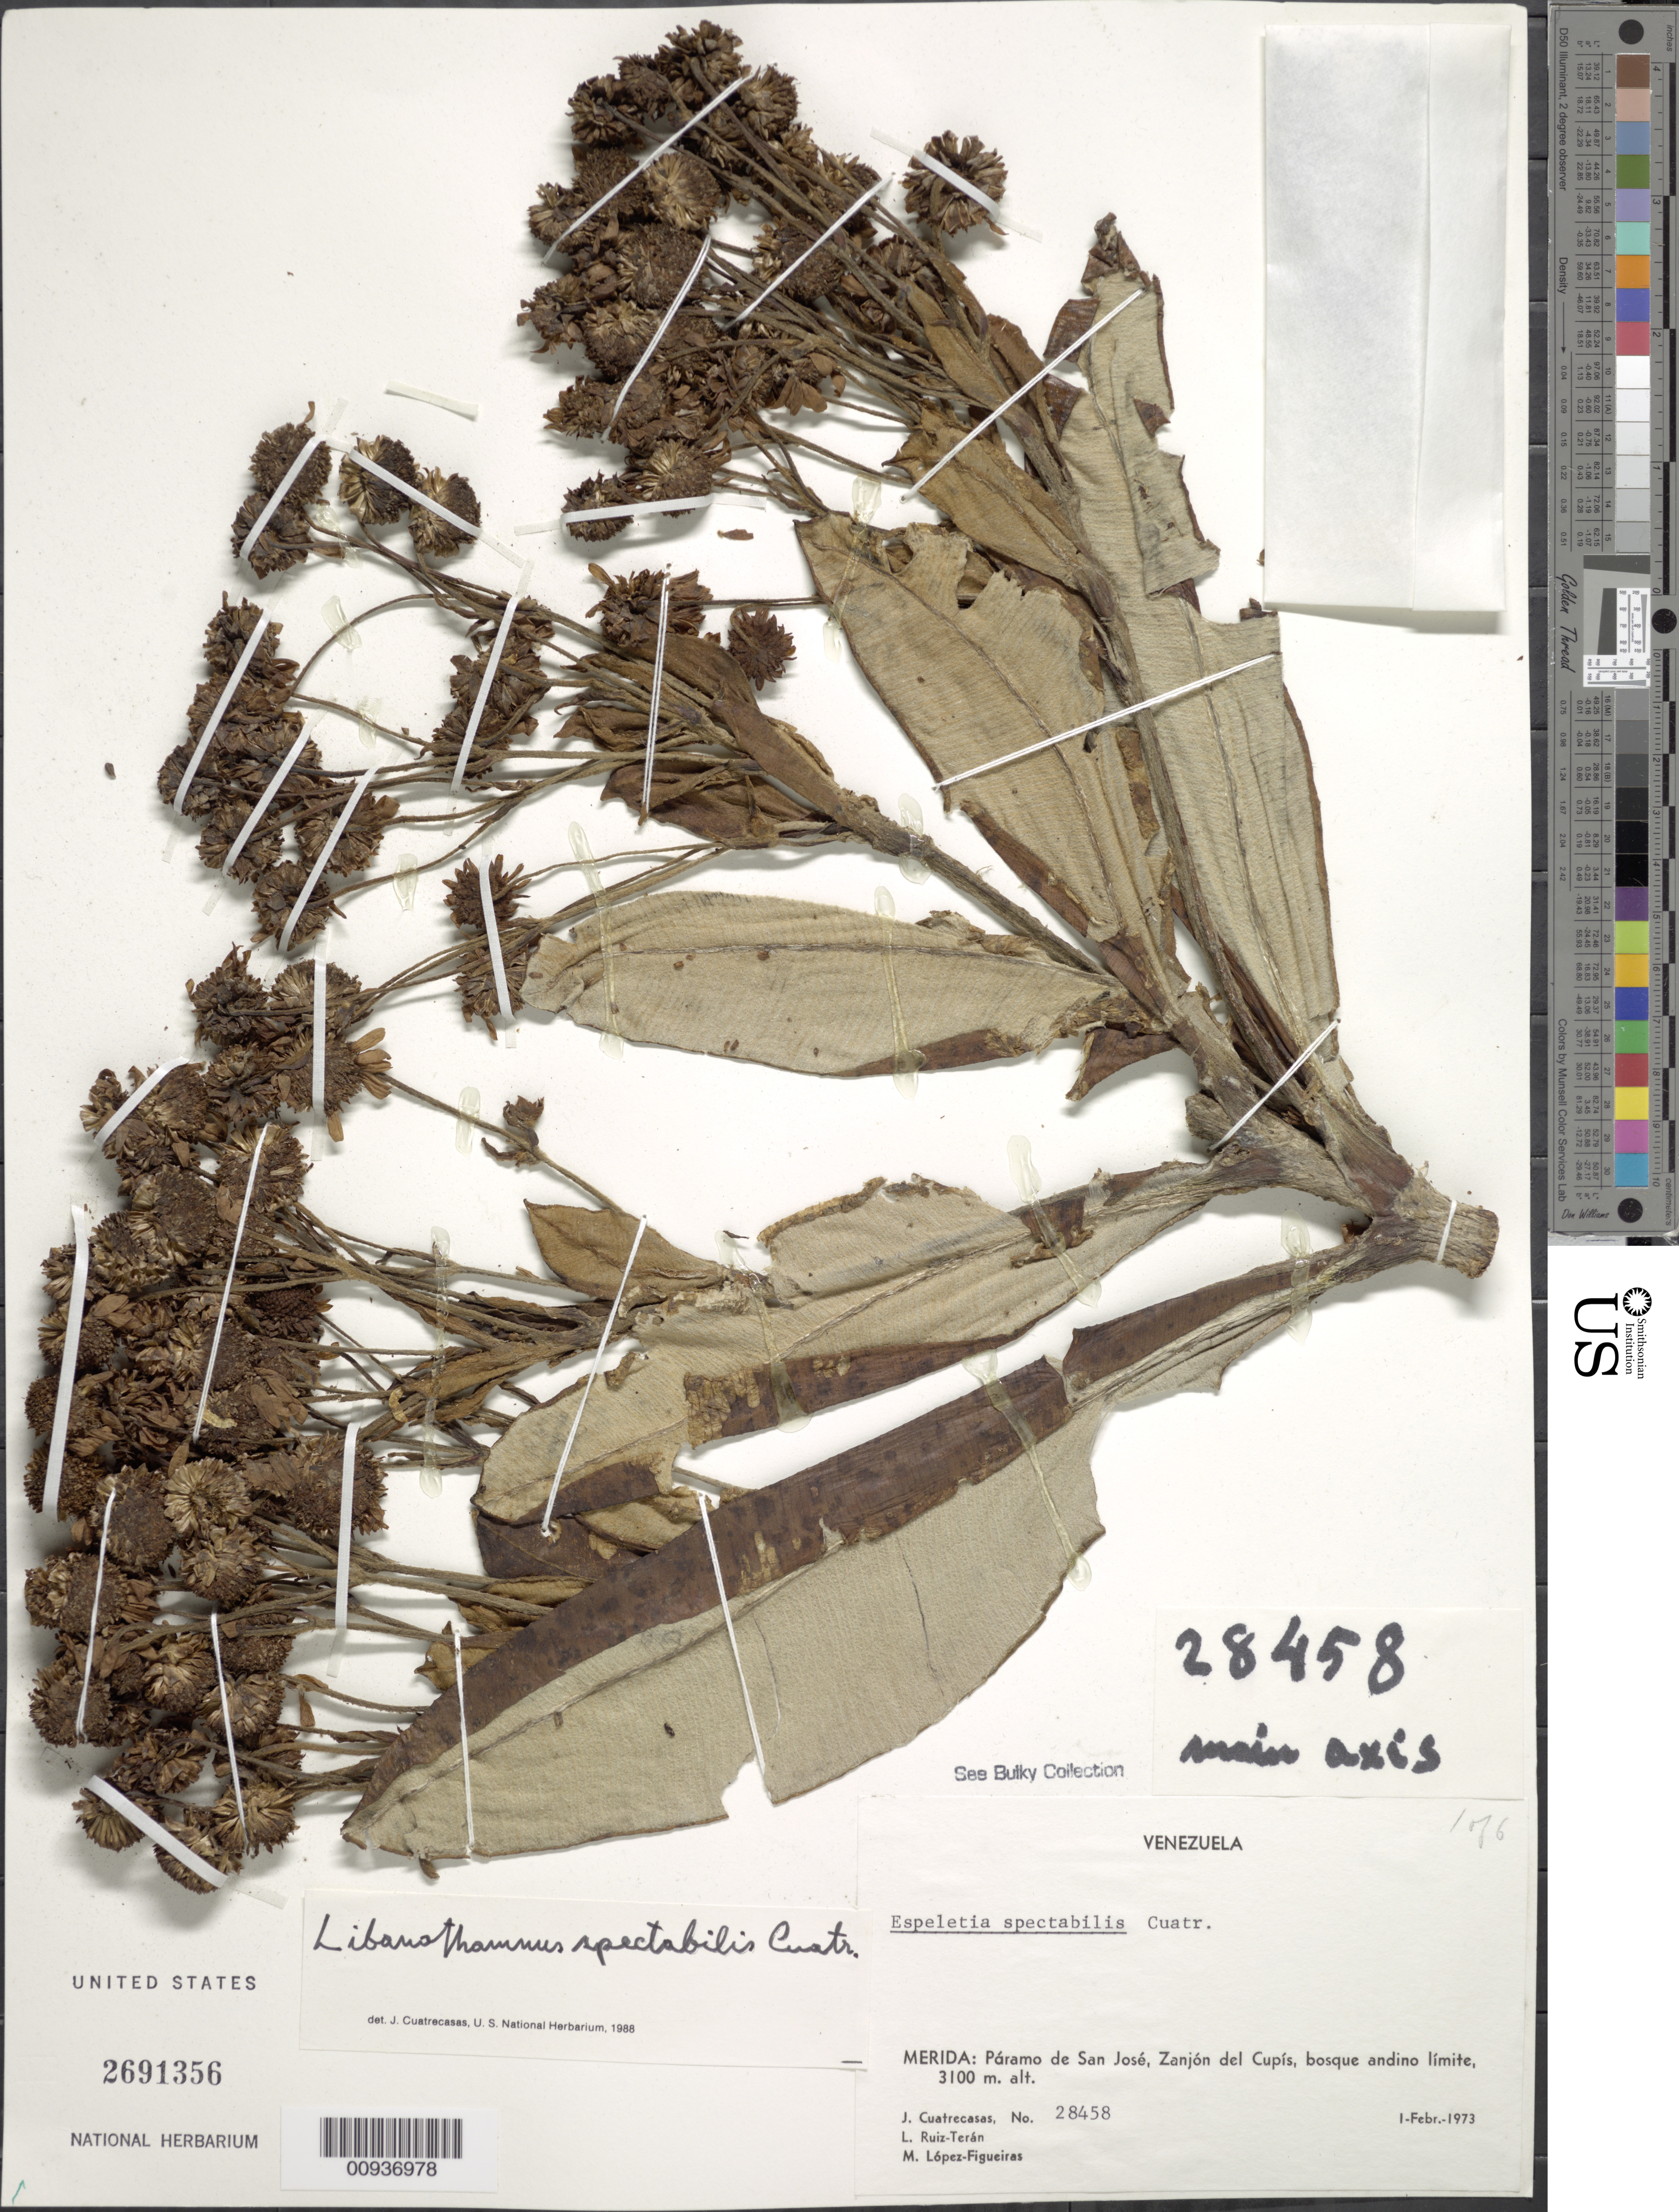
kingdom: Plantae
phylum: Tracheophyta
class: Magnoliopsida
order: Asterales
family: Asteraceae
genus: Libanothamnus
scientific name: Libanothamnus spectabilis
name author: (Cuatrec.) Cuatrec.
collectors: J. Cuatrecasas, L. E. Ruíz-Terán & M. López Figueiras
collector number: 28458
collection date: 1973-02-01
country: Venezuela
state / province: Mérida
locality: Paramo de San Jose, Zanjon del Cupis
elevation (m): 3100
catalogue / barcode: US 2691356